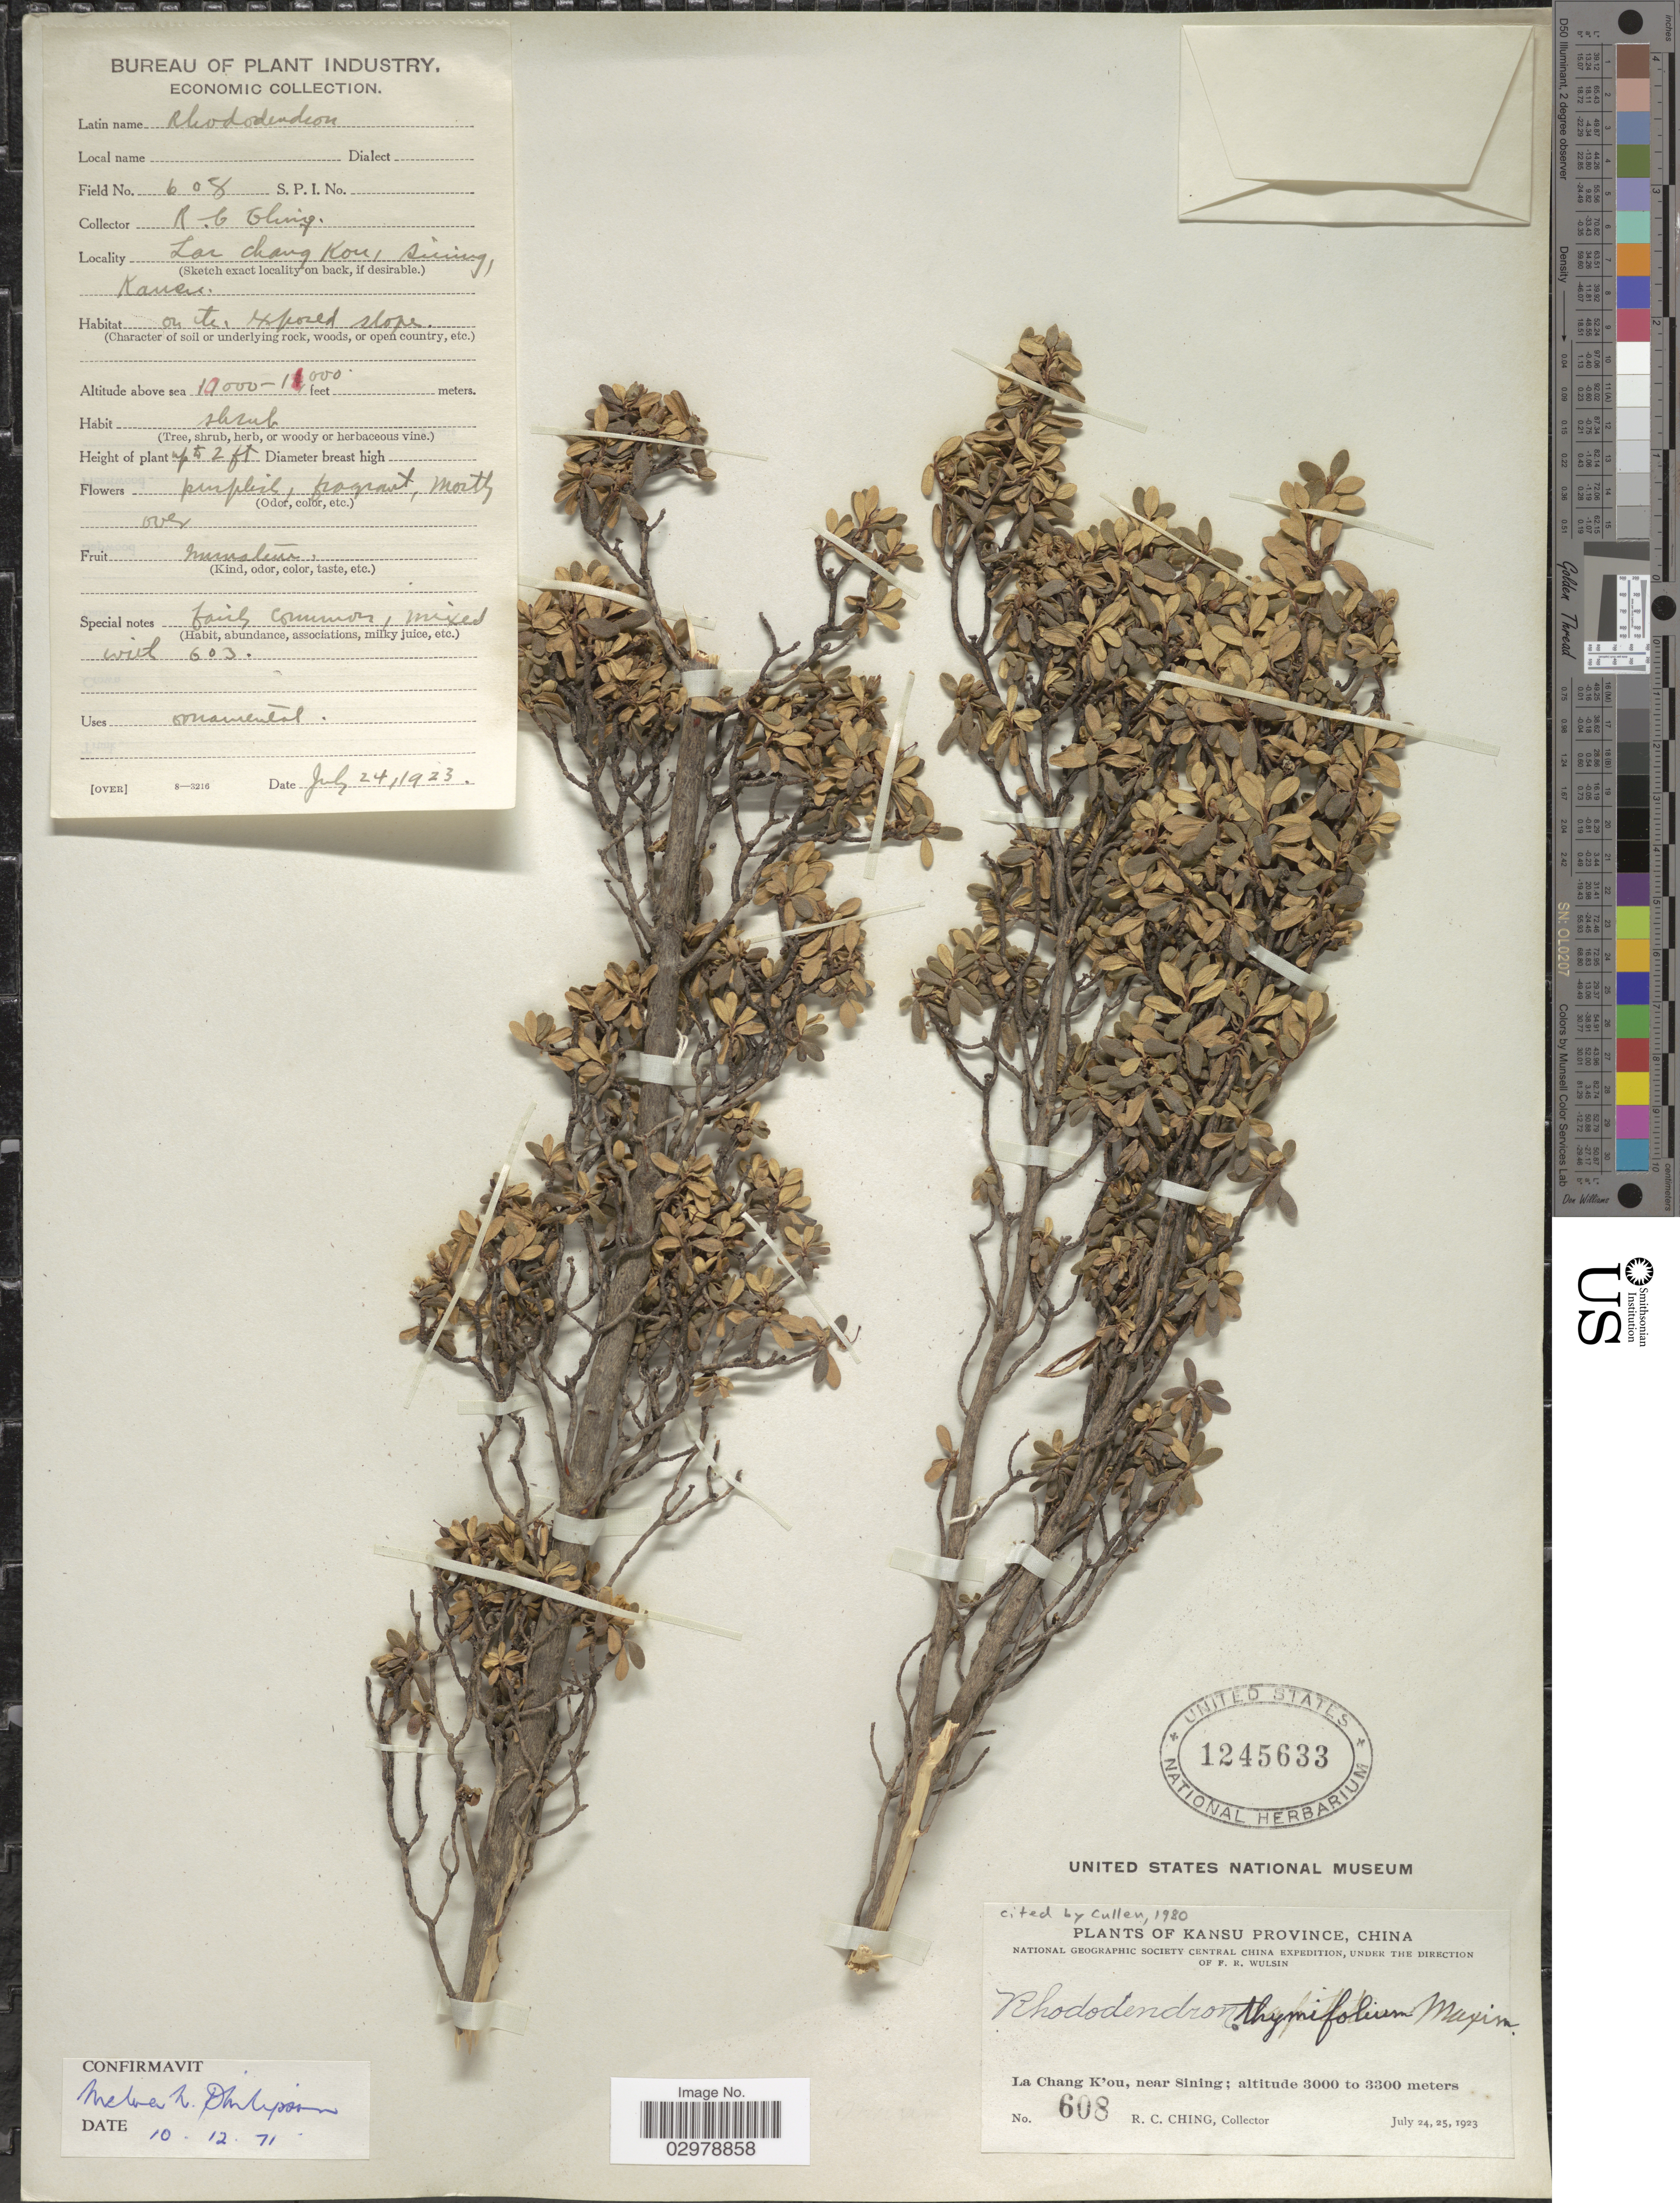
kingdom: Plantae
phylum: Tracheophyta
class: Magnoliopsida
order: Ericales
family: Ericaceae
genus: Rhododendron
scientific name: Rhododendron thymifolium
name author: Maxim.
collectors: R. C. Ching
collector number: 608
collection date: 1923-07-24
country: China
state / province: Gansu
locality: Kansu Province. La Chang K'ou, near Sining.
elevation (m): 3000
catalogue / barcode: US 1245633